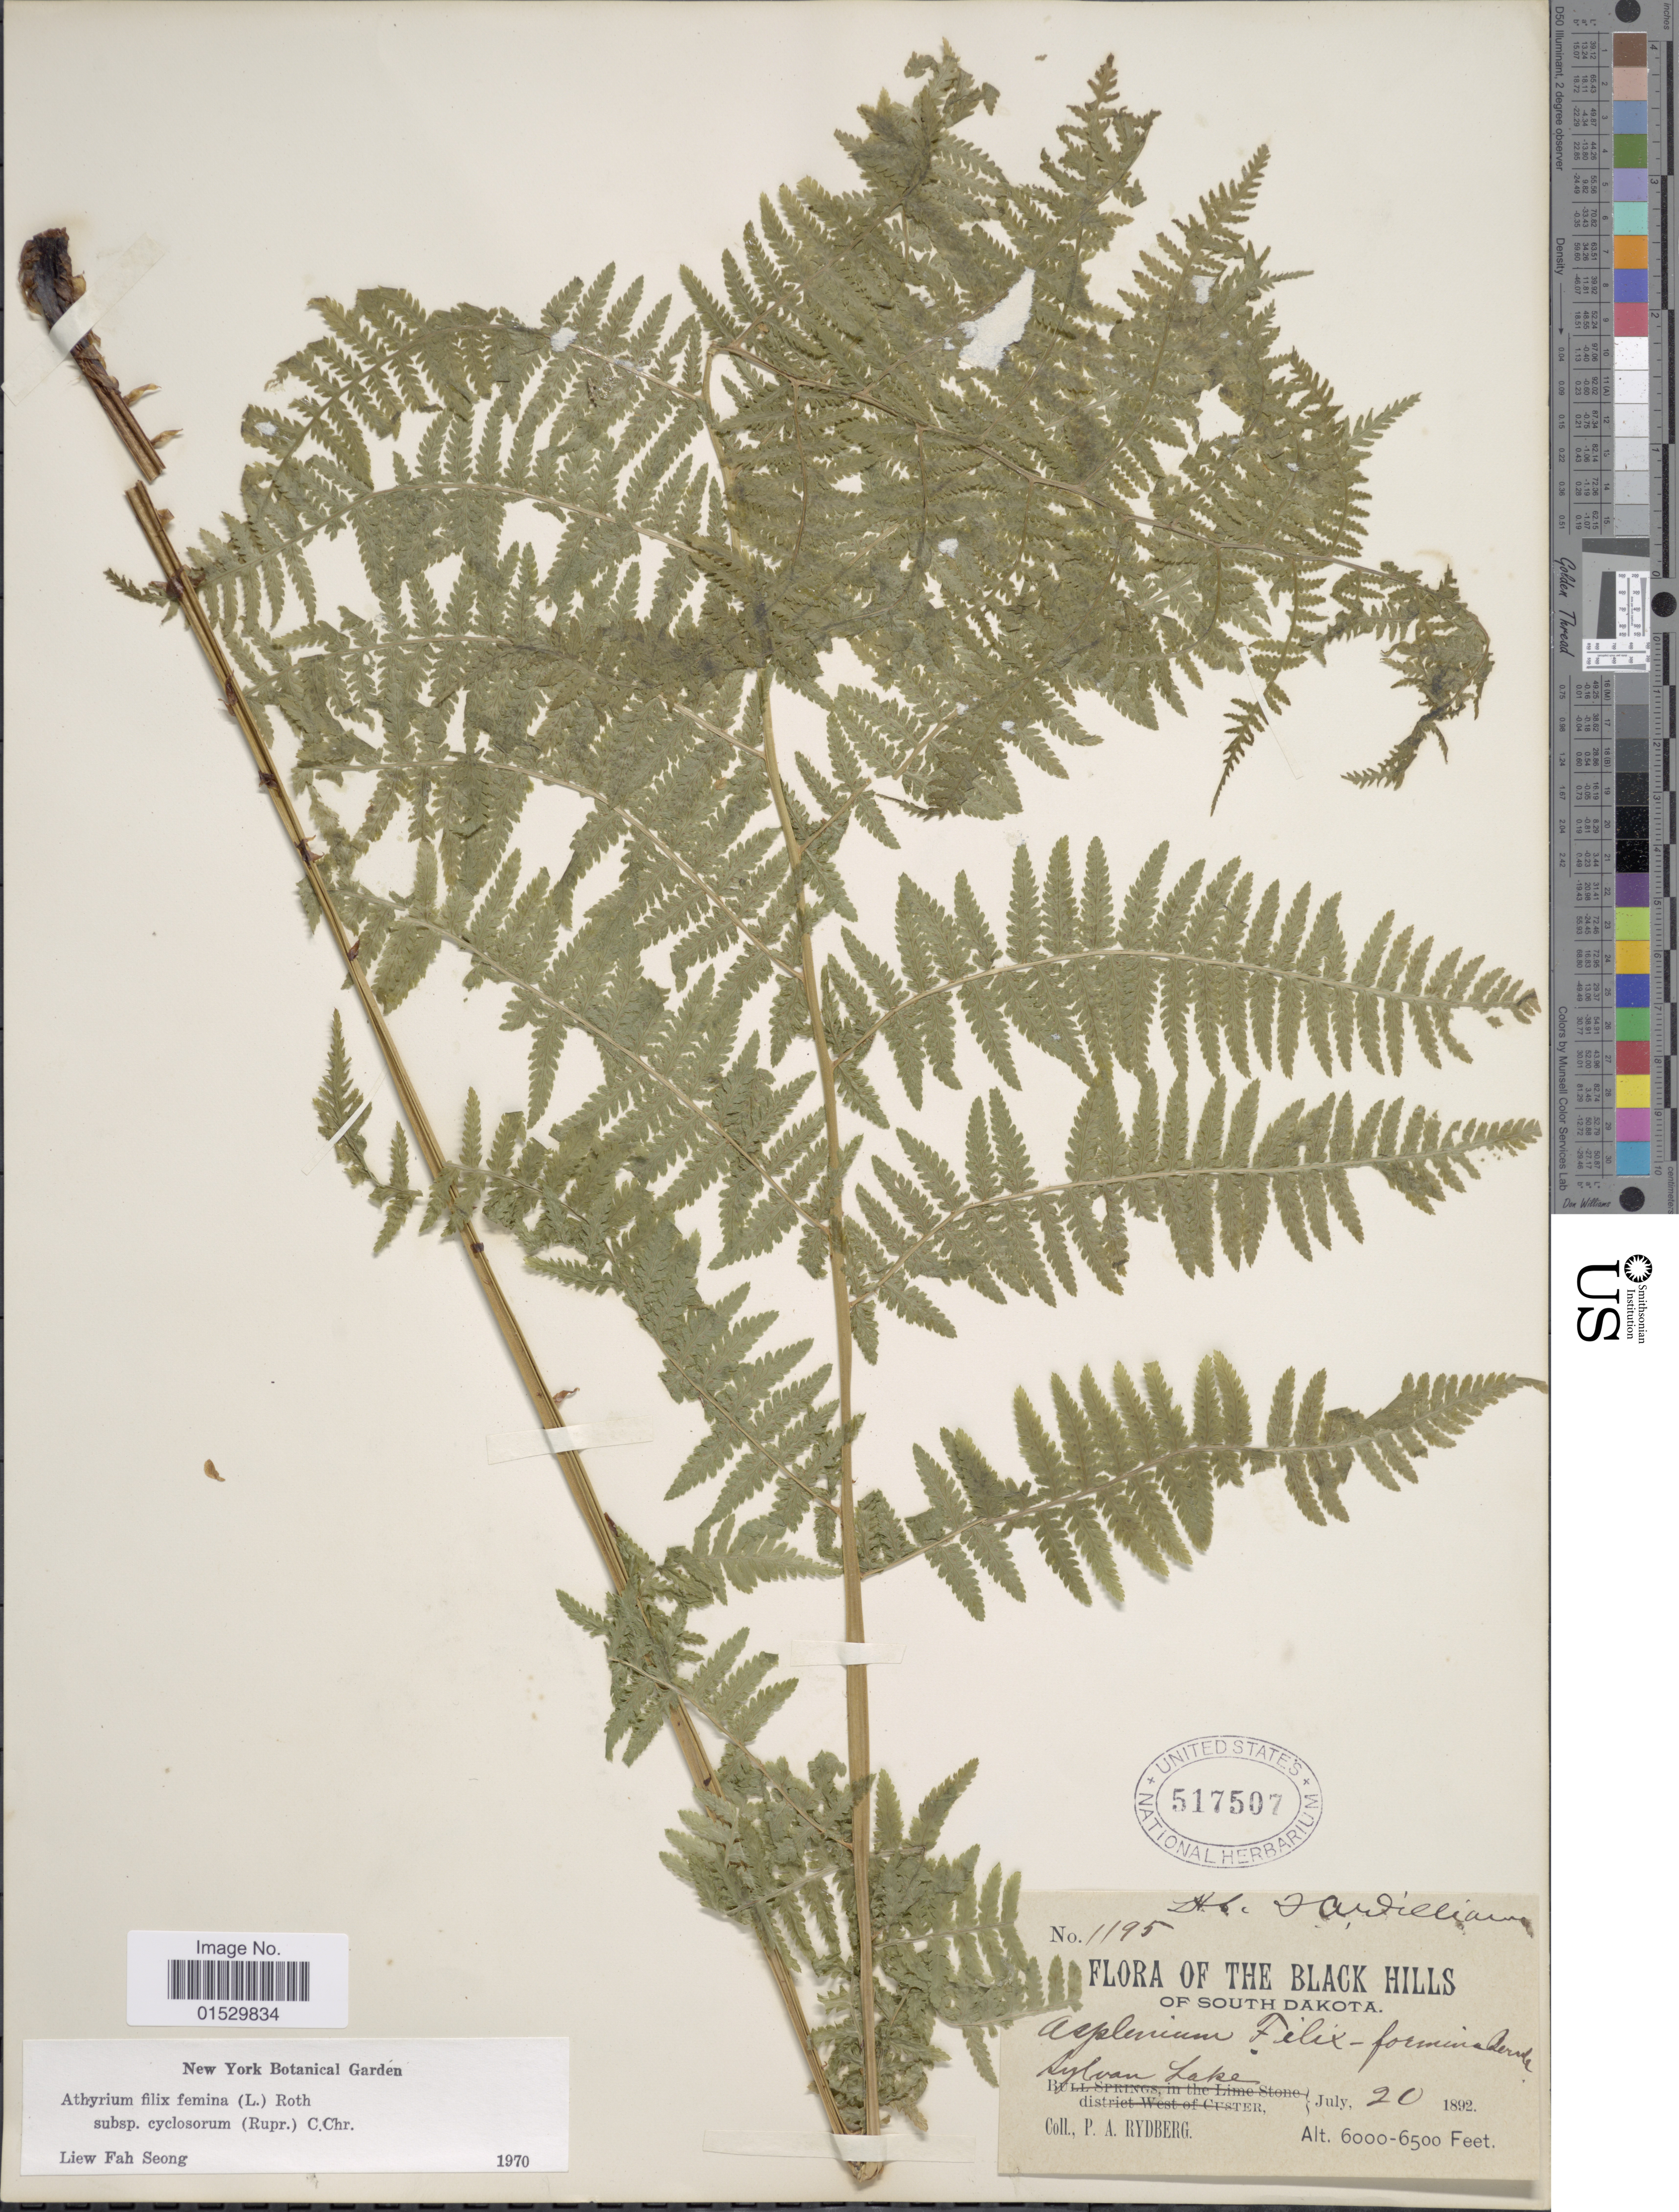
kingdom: Plantae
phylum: Tracheophyta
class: Polypodiopsida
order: Polypodiales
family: Athyriaceae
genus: Athyrium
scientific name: Athyrium filix-femina subsp. cyclosorum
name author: (Rupr.) C. Chr.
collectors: P. A. Rydberg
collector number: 1195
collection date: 1892-07-20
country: United States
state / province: South Dakota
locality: Black Hills, Sylvan Lake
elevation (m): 1829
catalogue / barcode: US 517507